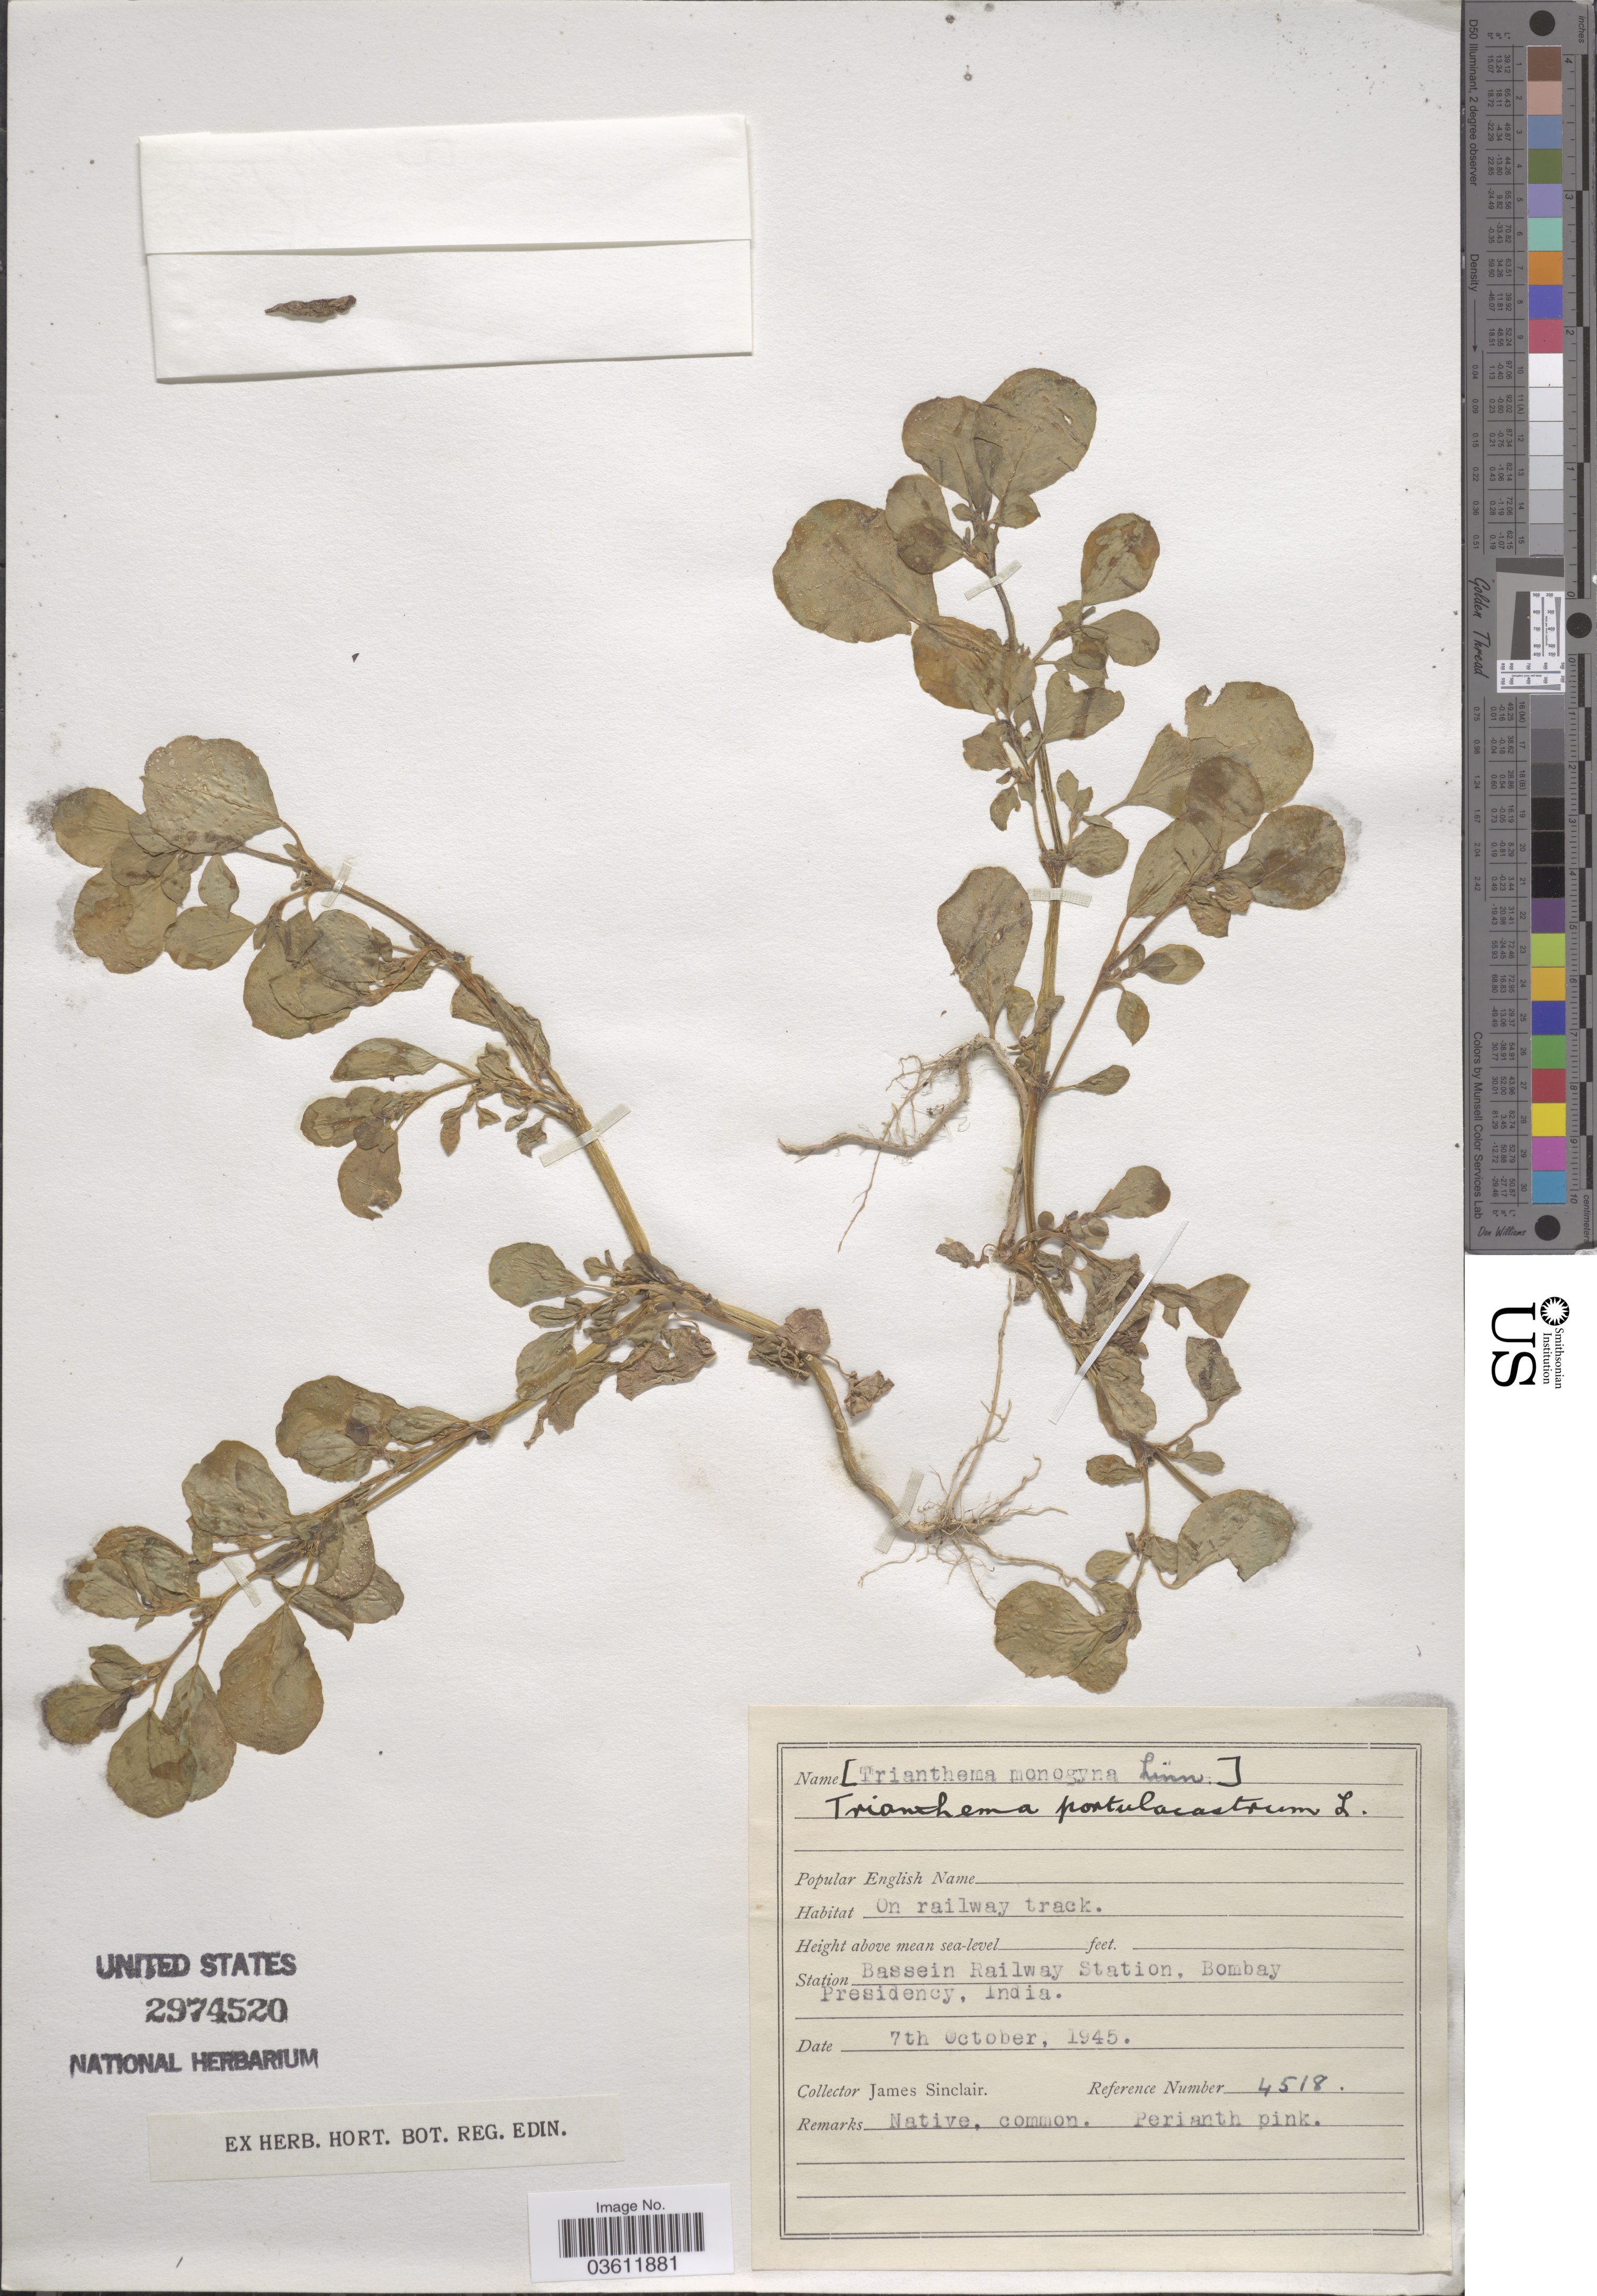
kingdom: Plantae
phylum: Tracheophyta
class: Magnoliopsida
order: Caryophyllales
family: Aizoaceae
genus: Trianthema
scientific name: Trianthema portulacastrum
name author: L.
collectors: J. Sinclair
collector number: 4518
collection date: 1945-10-07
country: India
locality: Station Bassein Railway Station, Bombay Presidency.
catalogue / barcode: US 2974520